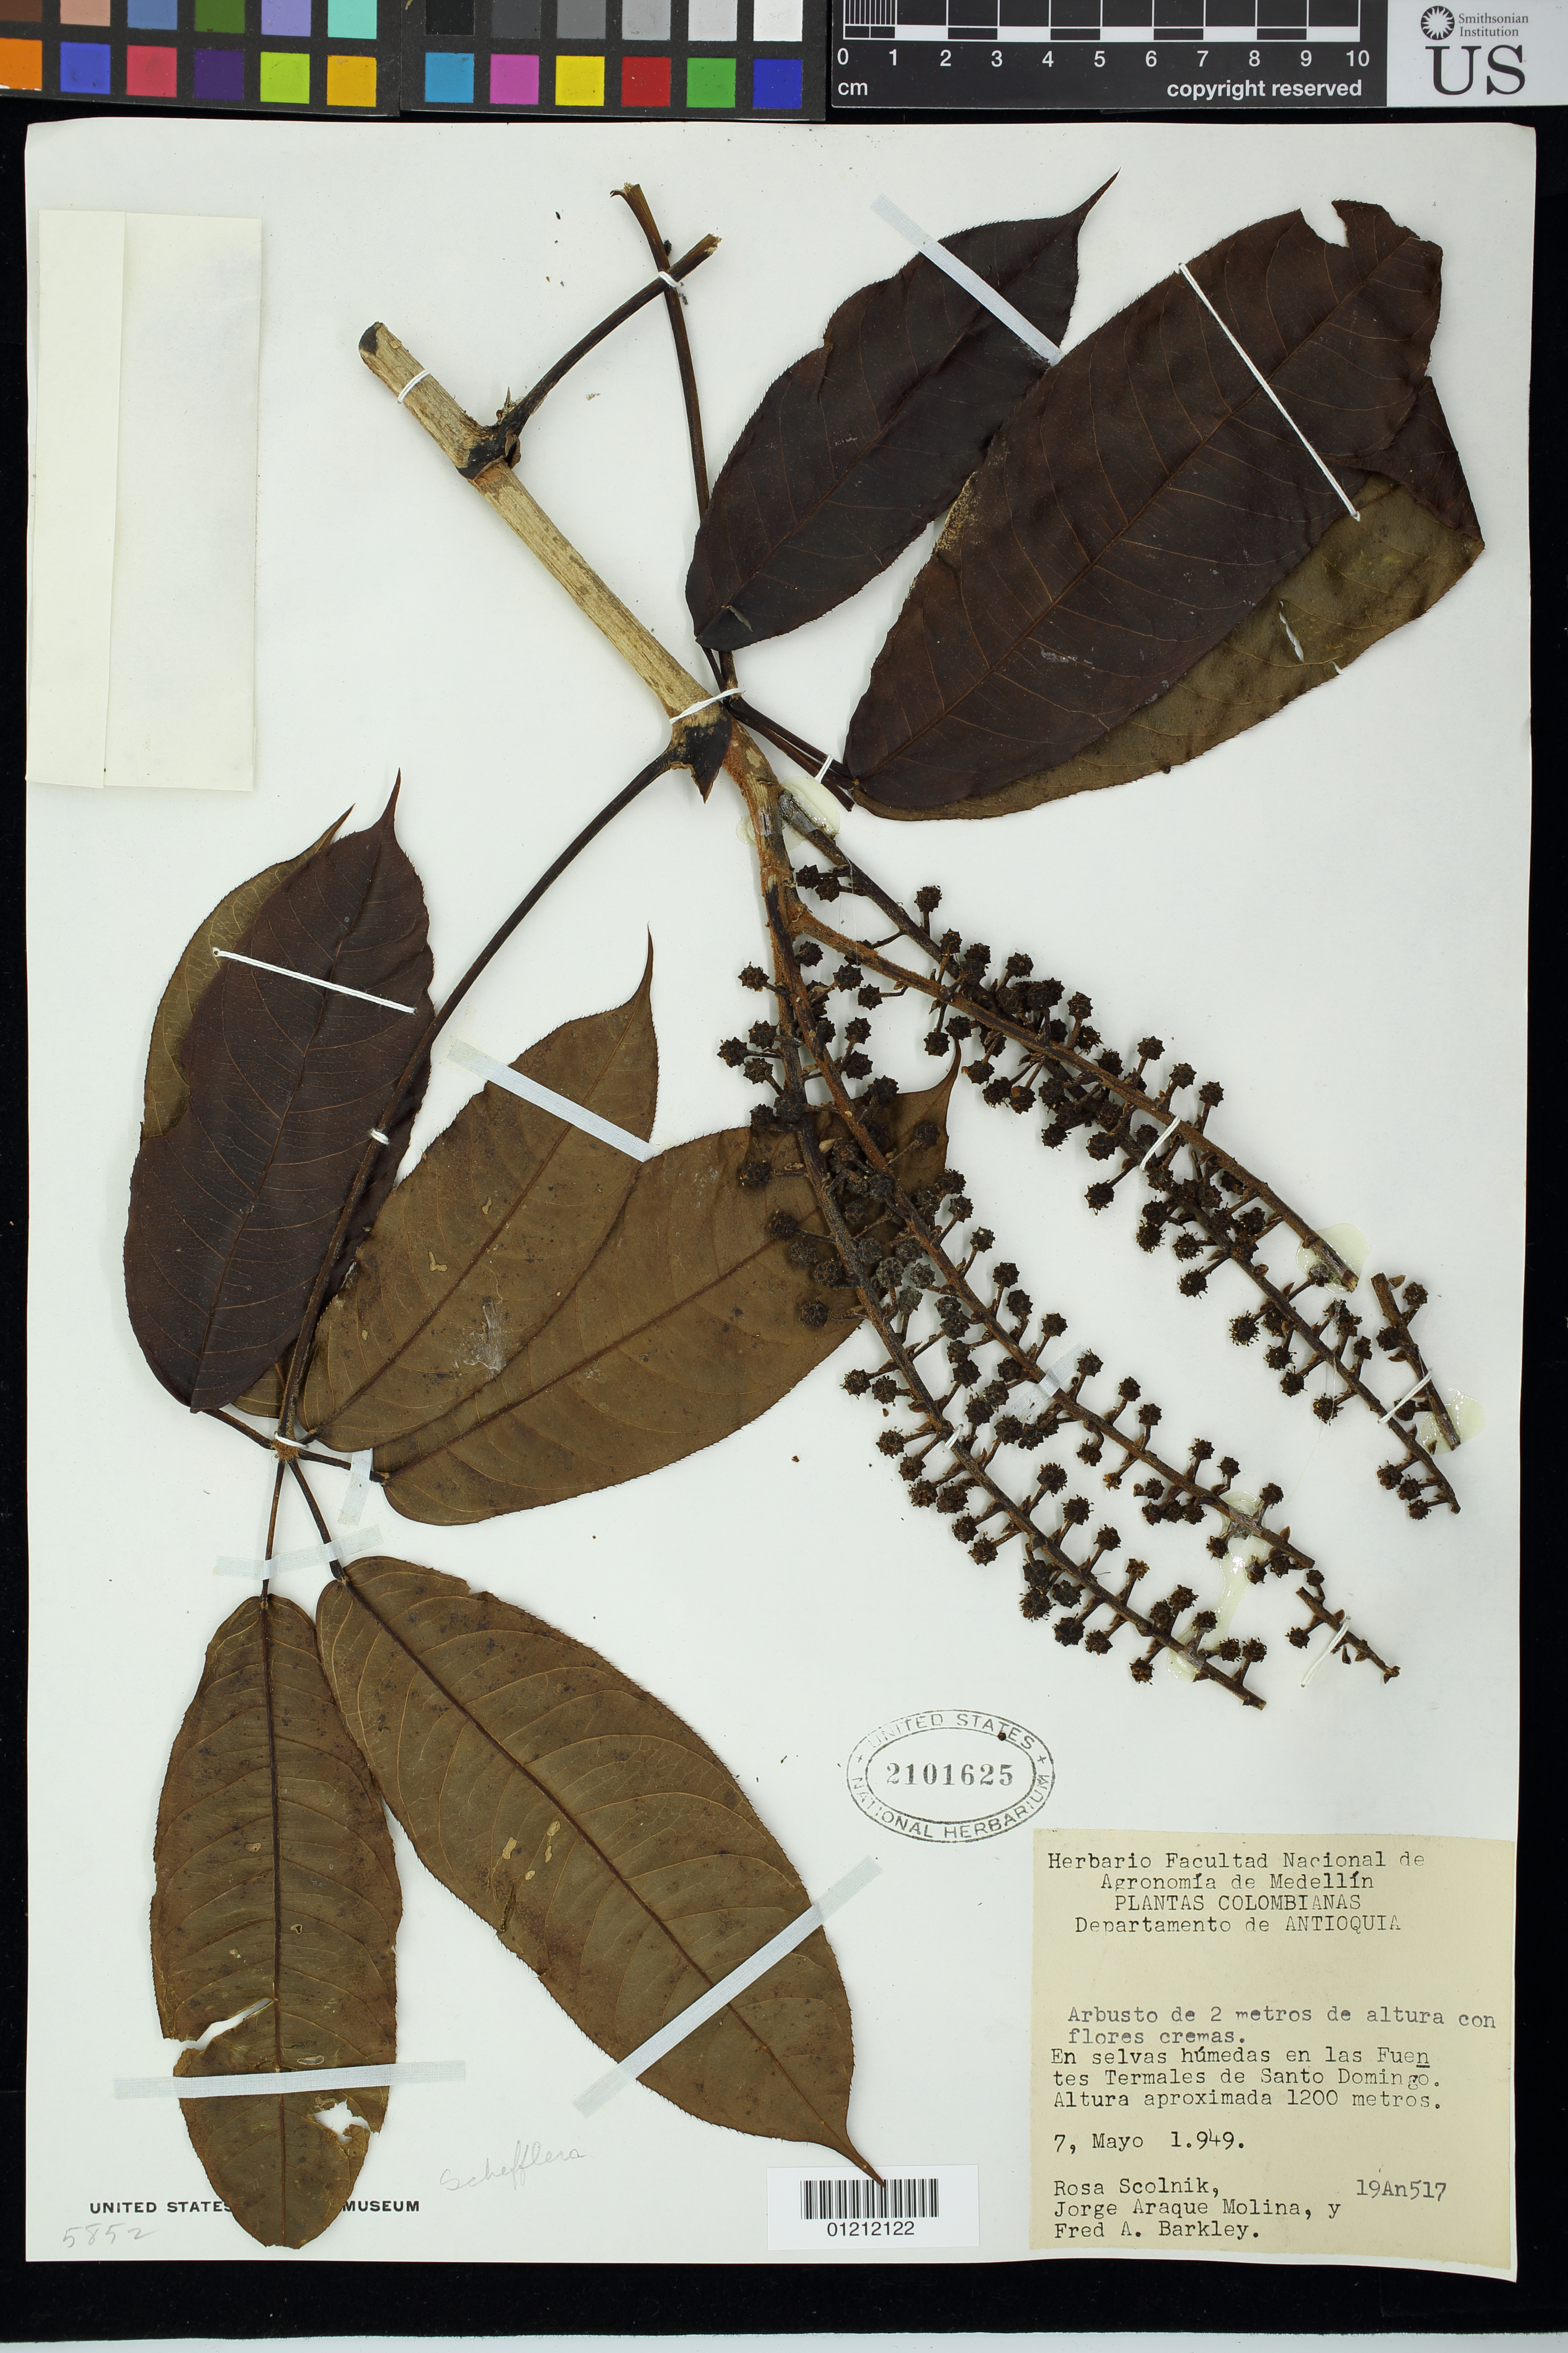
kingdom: Plantae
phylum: Tracheophyta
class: Magnoliopsida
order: Apiales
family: Araliaceae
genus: Schefflera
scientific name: Schefflera sp.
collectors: R. Scolnik, J. Araque Molina & F. A. Barkley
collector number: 19An517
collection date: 1949-05-07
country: Colombia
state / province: Antioquia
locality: en las Fuentes Termales de Santo Domingo.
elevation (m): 1200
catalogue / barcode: US 2101625